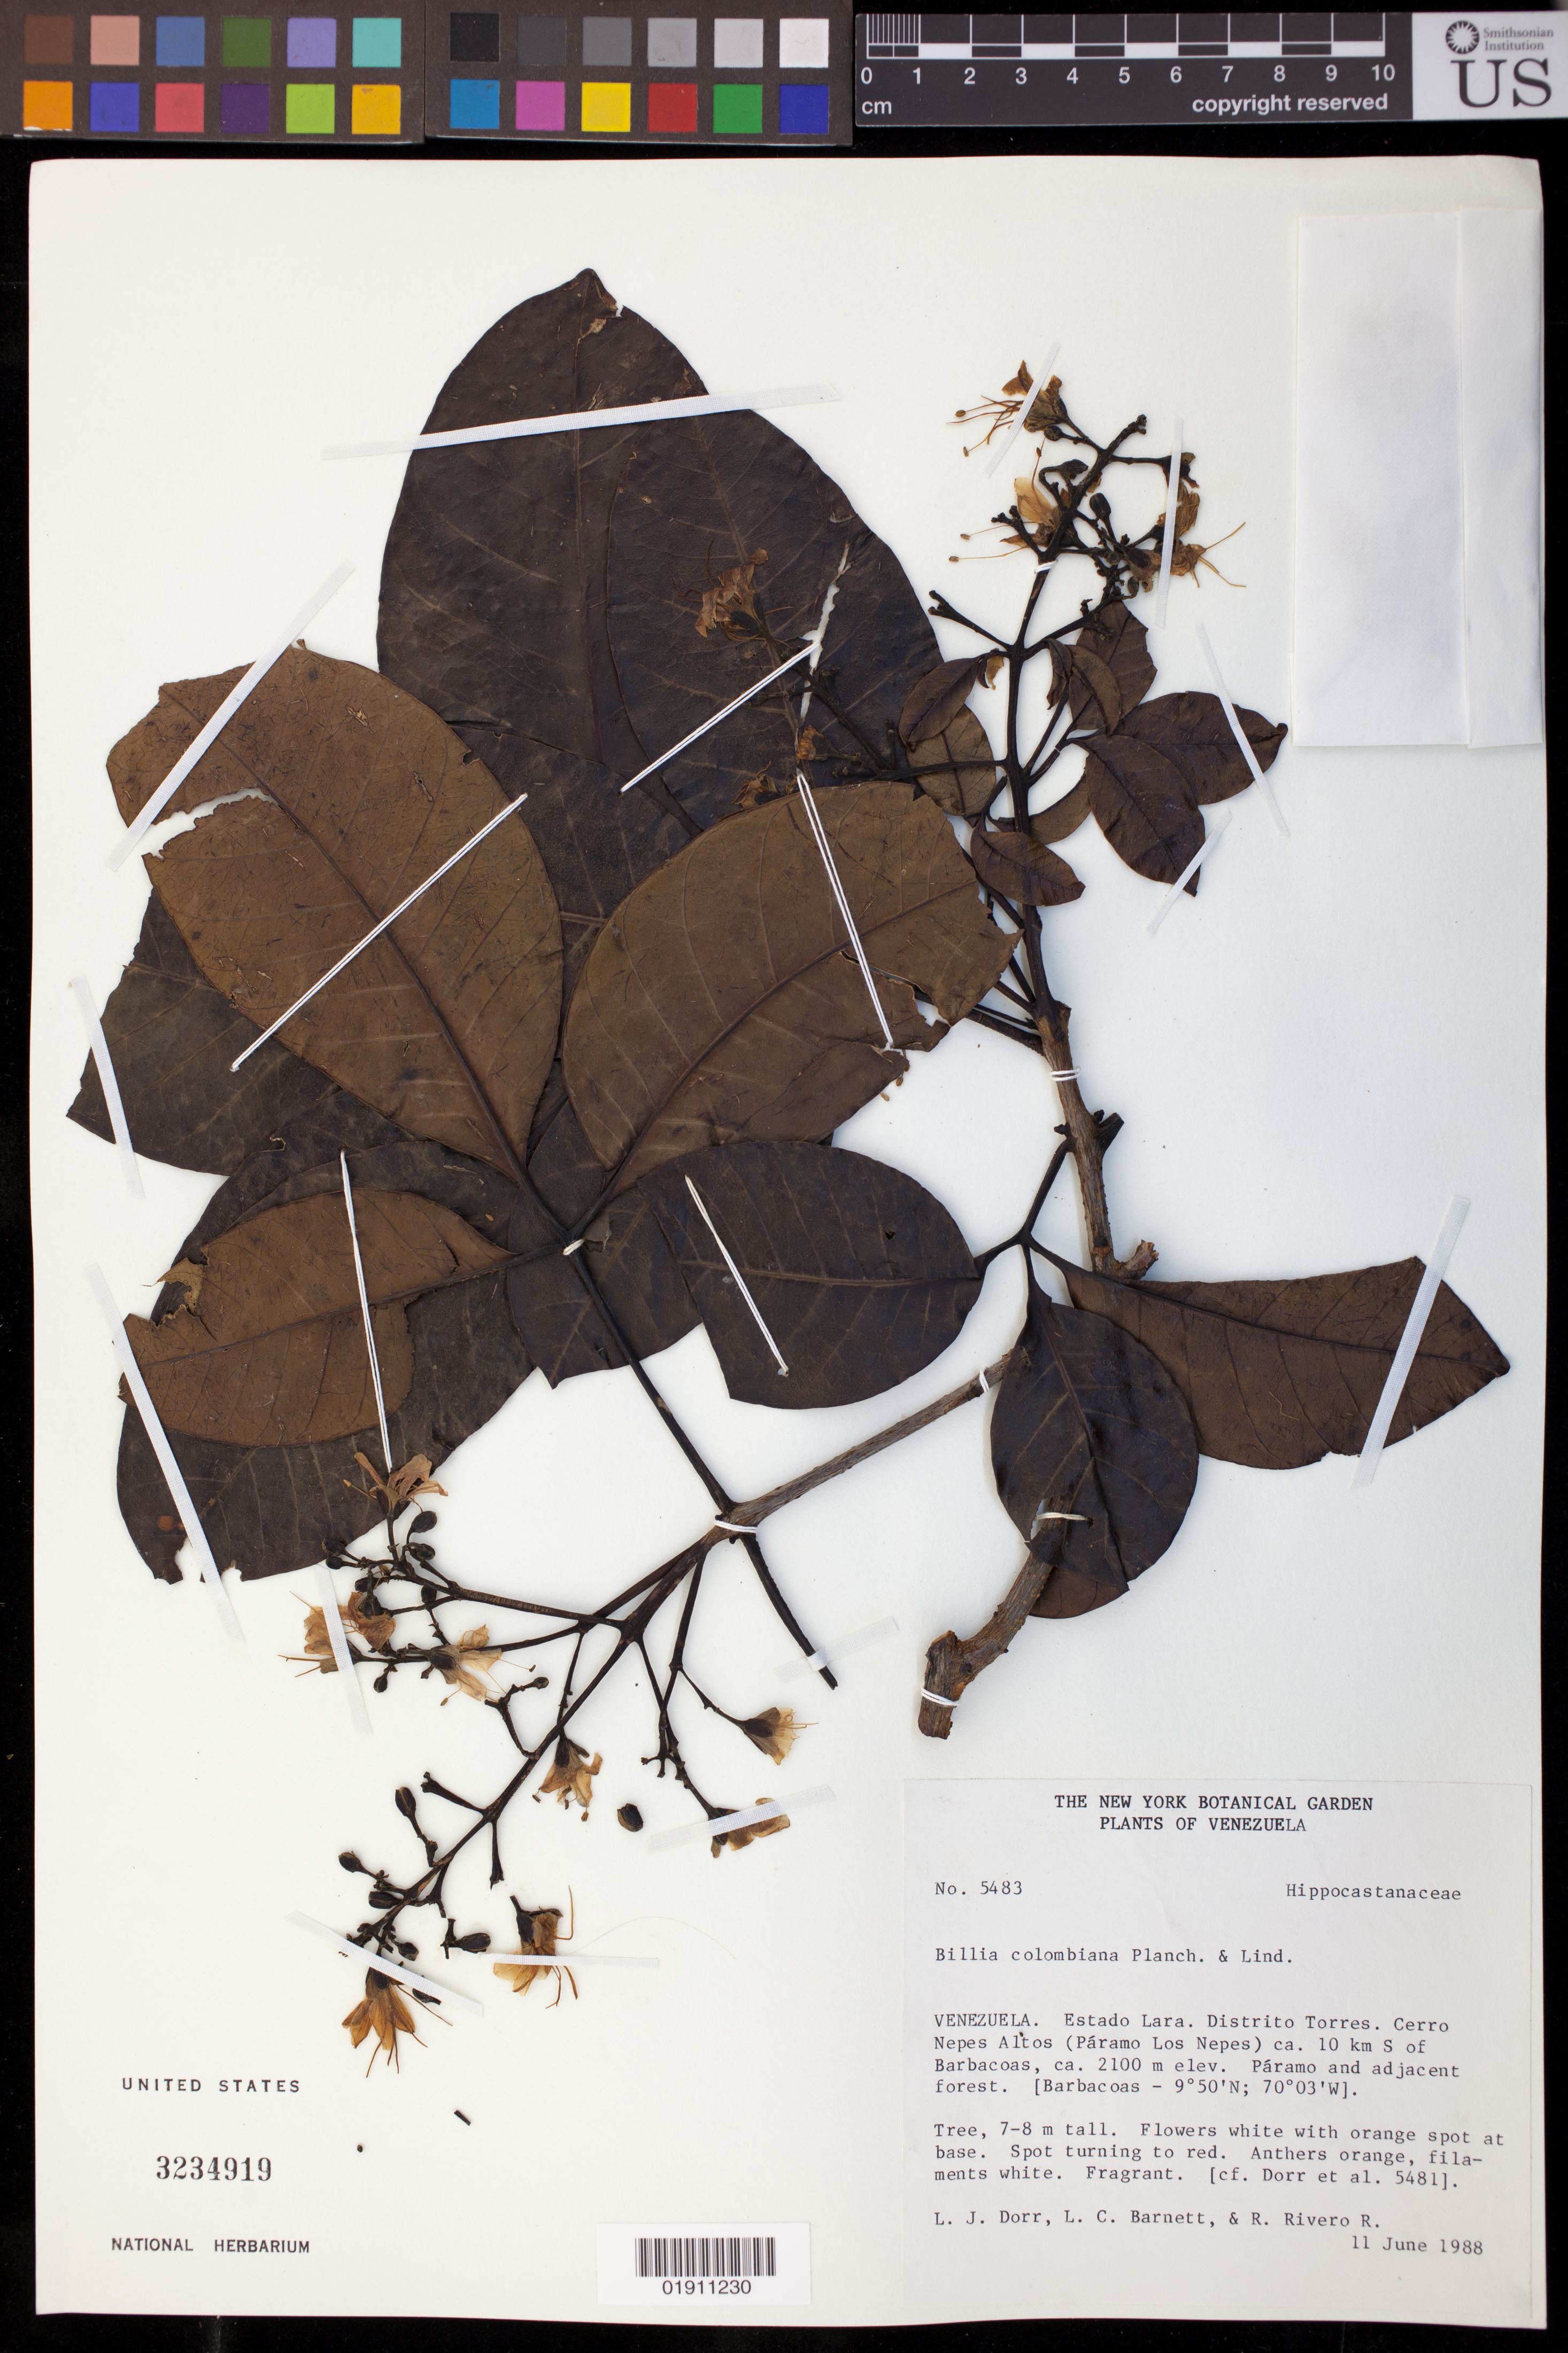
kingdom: Plantae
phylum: Tracheophyta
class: Magnoliopsida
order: Sapindales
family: Sapindaceae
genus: Billia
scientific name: Billia rosea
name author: (Planch. & Linden) C. Ulloa & P.M. Jørg.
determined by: Acevedo-Rodríguez, P., (BOT), Smithsonian Institution - National Museum of Natural History (UNITED STATES)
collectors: L. J. Dorr, L. C. Barnett & R. Rivero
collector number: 5483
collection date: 1988-06-11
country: Venezuela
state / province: Lara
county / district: Torres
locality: Cerro Nepes Altos (Páramo Los Nepes) ca. 10 km S of Barbacoas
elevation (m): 2100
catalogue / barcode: US 3234919